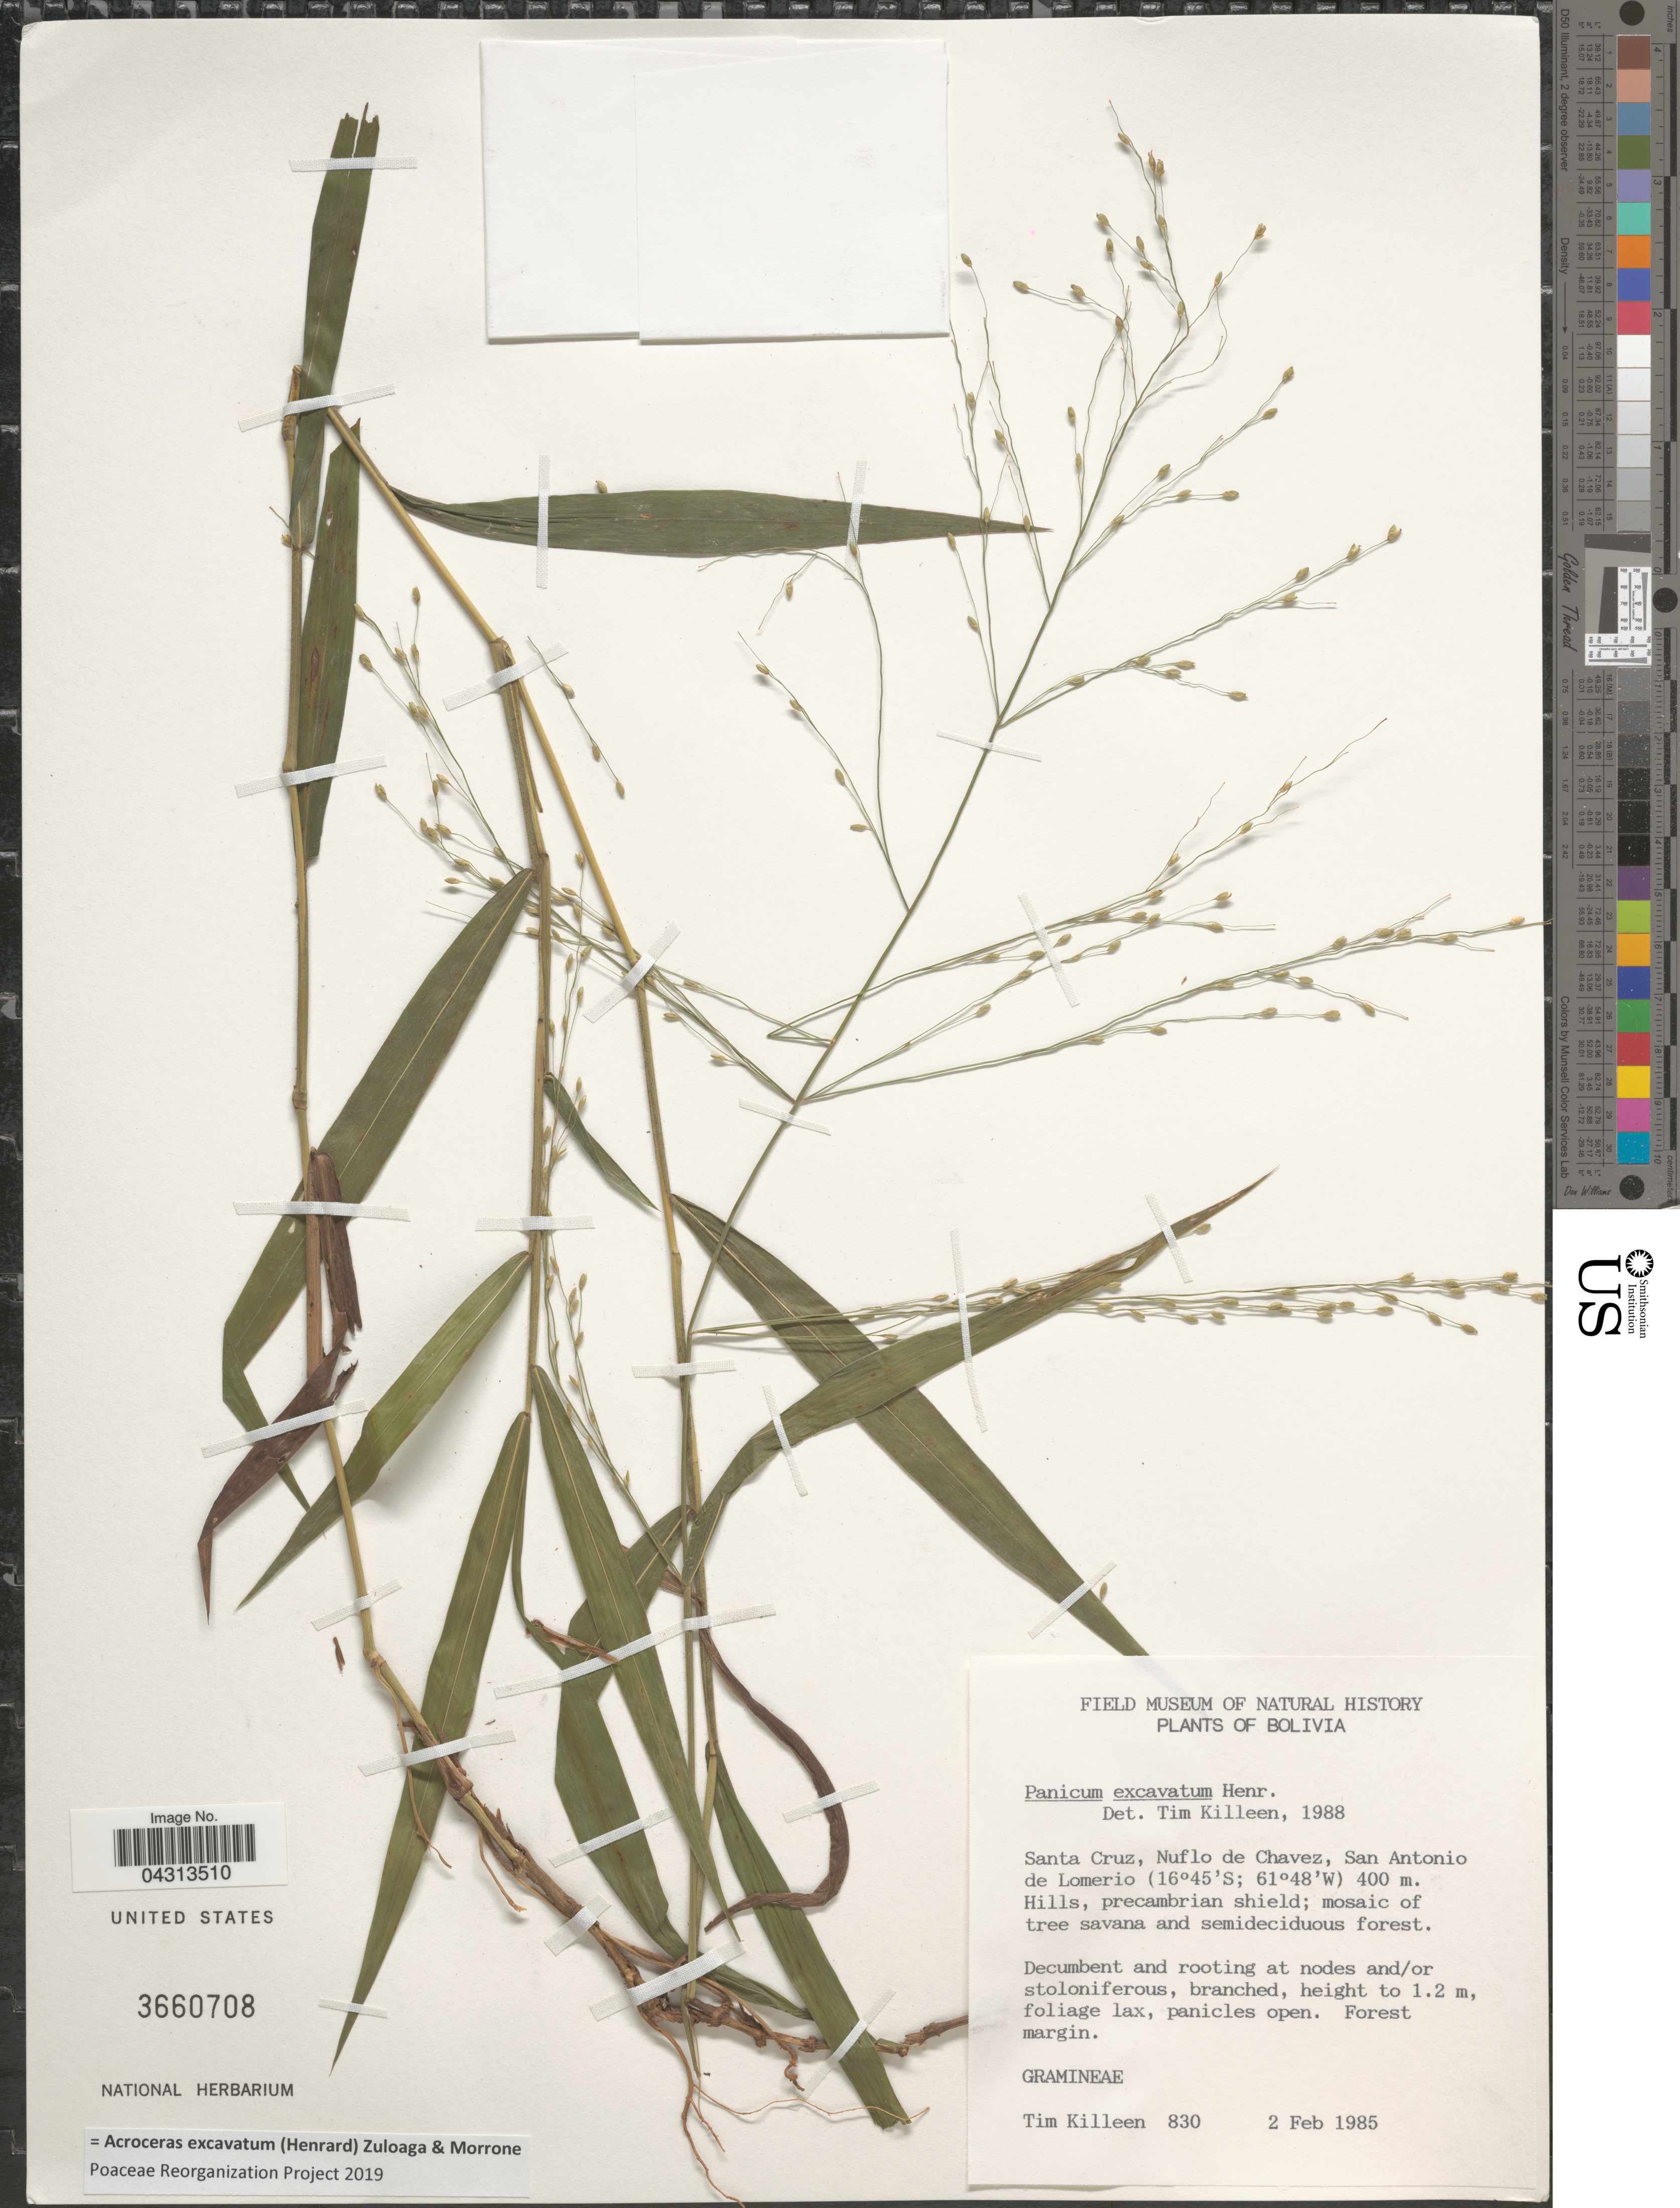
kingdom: Plantae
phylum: Tracheophyta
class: Liliopsida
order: Poales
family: Poaceae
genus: Acroceras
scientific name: Acroceras excavatum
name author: (Henr.) Zuloaga & Morrone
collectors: T. J. Killeen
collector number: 830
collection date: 1985-02-02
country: Bolivia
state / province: Santa Cruz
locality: Nuflo de Chavez, San Antonio de Lomerio. Hills, precambrian shield; mosaic of tree savana and semideciduous forest.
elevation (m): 400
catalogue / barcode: US 3660708